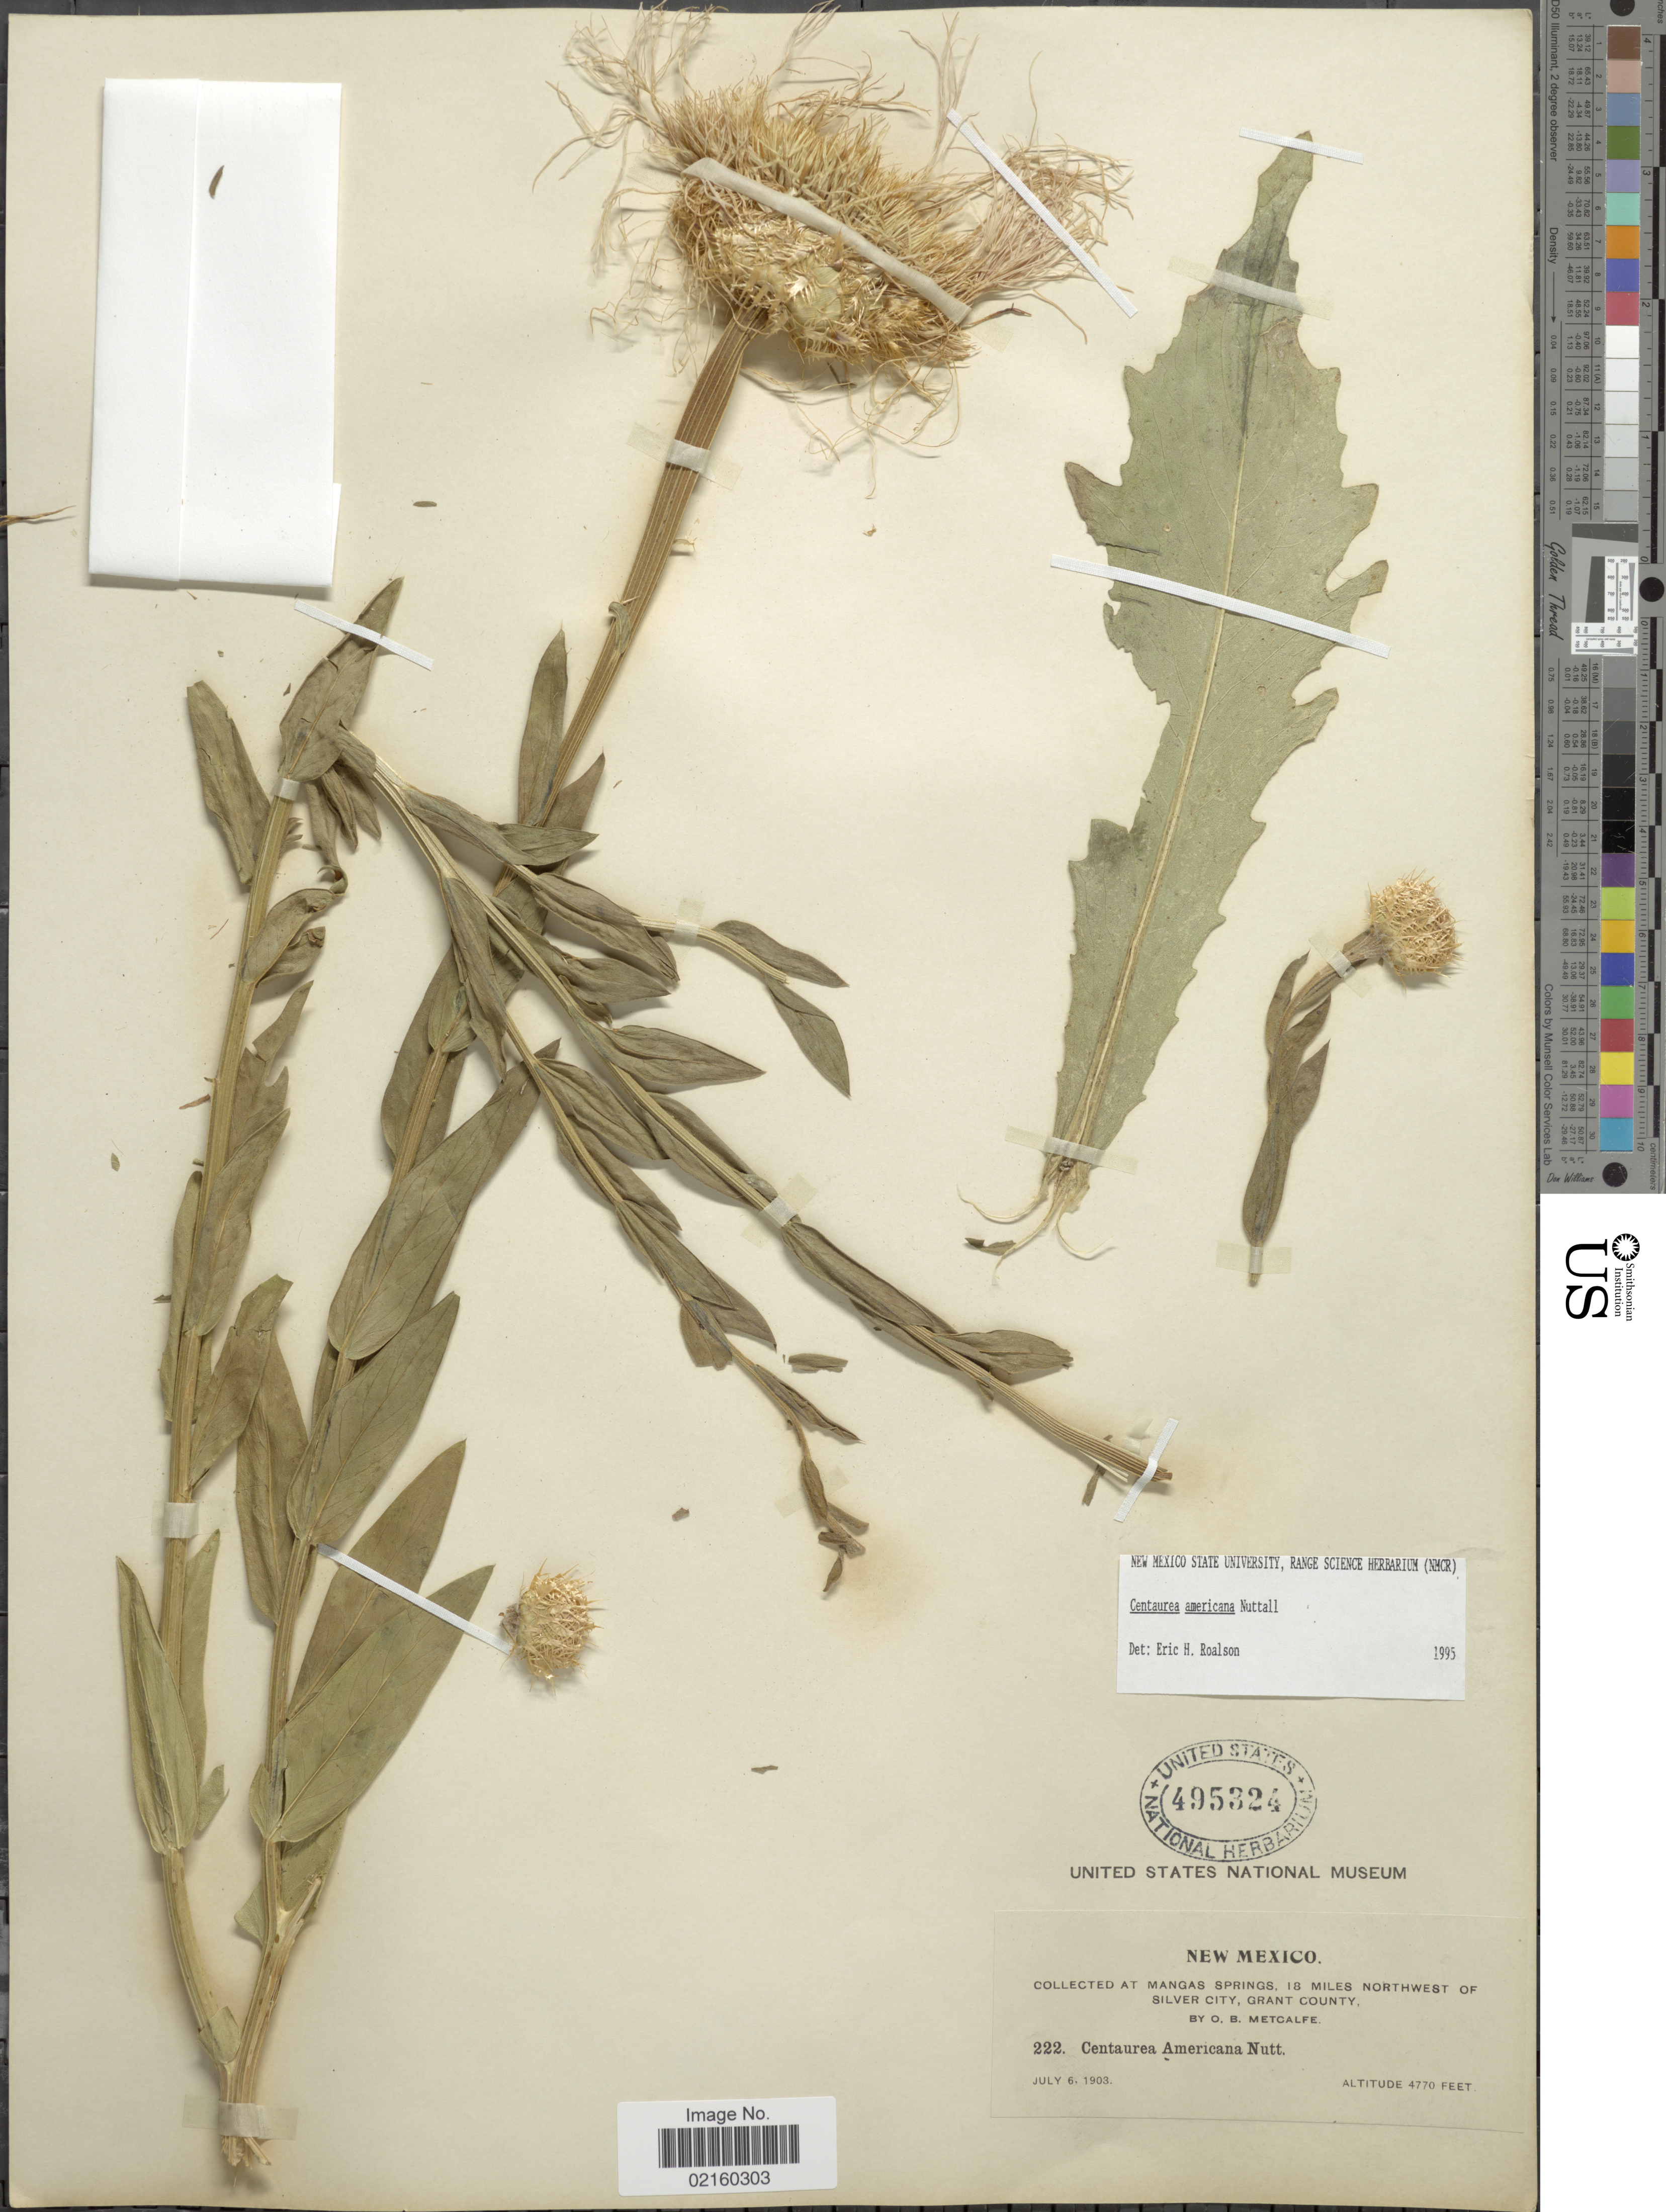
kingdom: Plantae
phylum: Tracheophyta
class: Magnoliopsida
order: Asterales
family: Asteraceae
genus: Plectocephalus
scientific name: Plectocephalus americanus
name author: (Nutt.) D. Don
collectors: O. B. Metcalfe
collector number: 222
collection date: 1903-07-06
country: United States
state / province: New Mexico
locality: Mangas Springs, 18 miles northwest of Silver City, Grant County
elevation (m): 1454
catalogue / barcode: US 595324